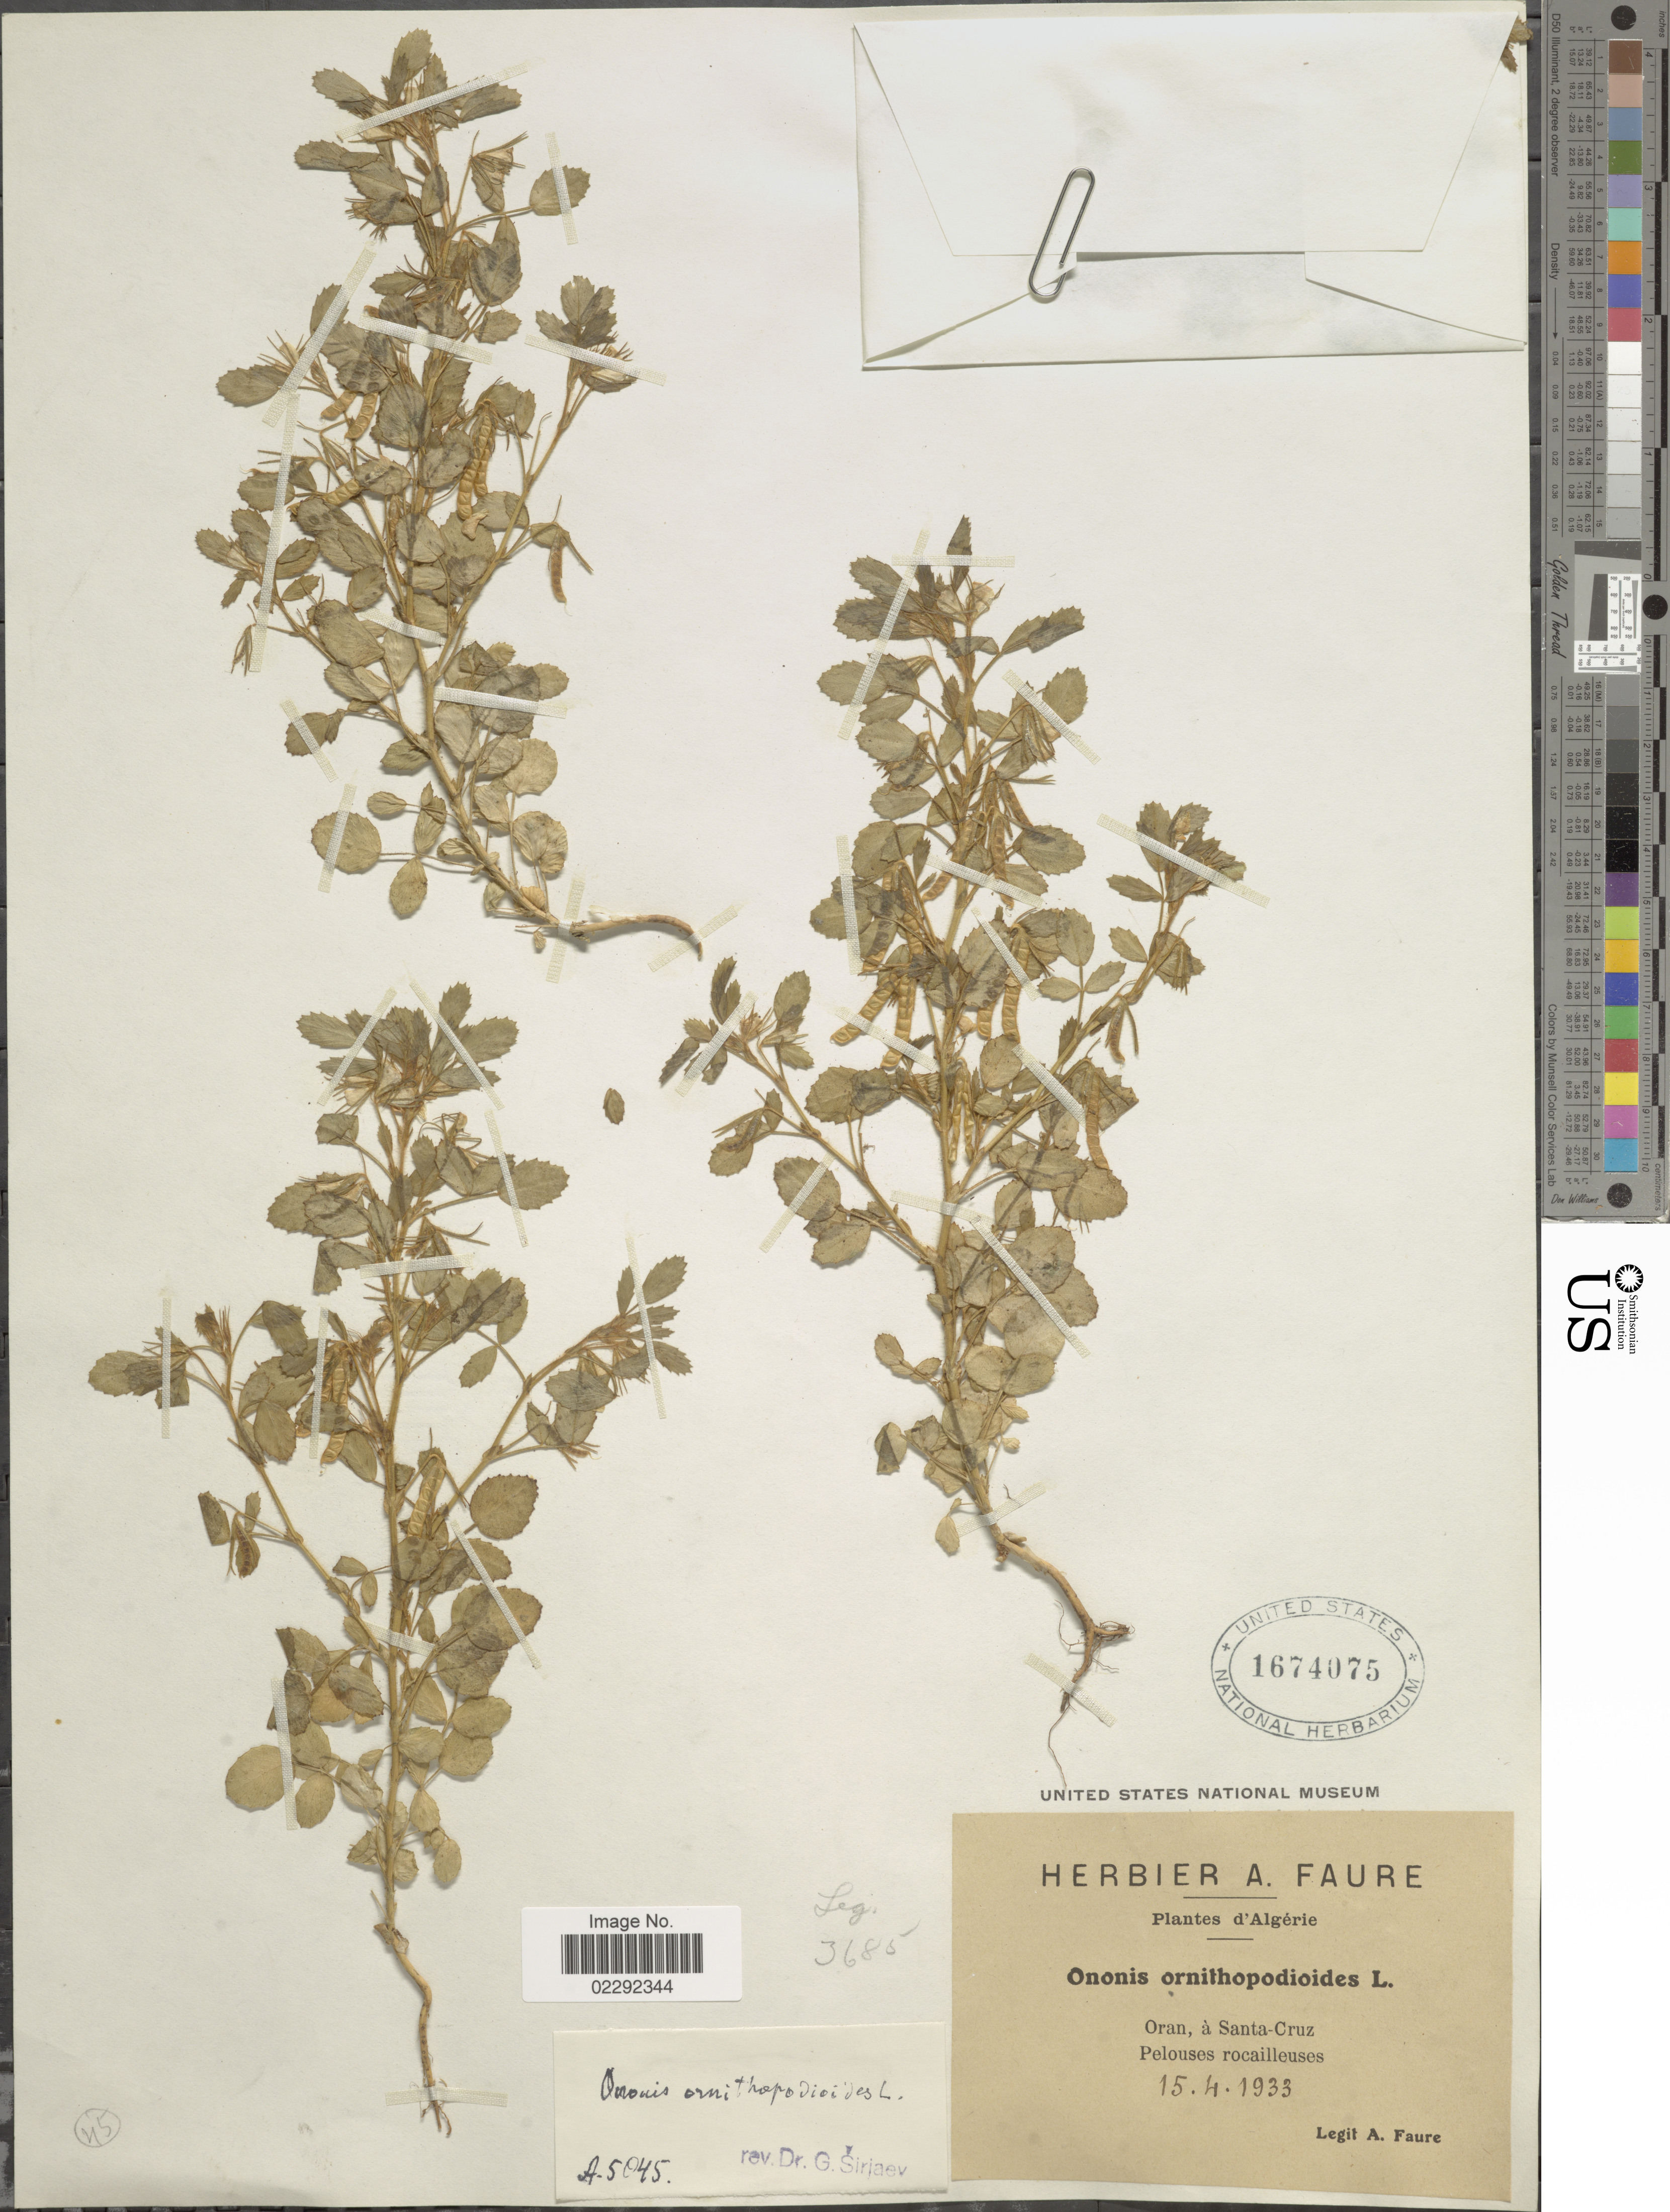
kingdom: Plantae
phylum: Tracheophyta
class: Magnoliopsida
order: Fabales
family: Fabaceae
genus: Ononis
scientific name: Ononis ornithopodioides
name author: L.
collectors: A. Faure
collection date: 1933-04-15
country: Algeria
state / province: Oran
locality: Santa Cruz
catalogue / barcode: US 1674075